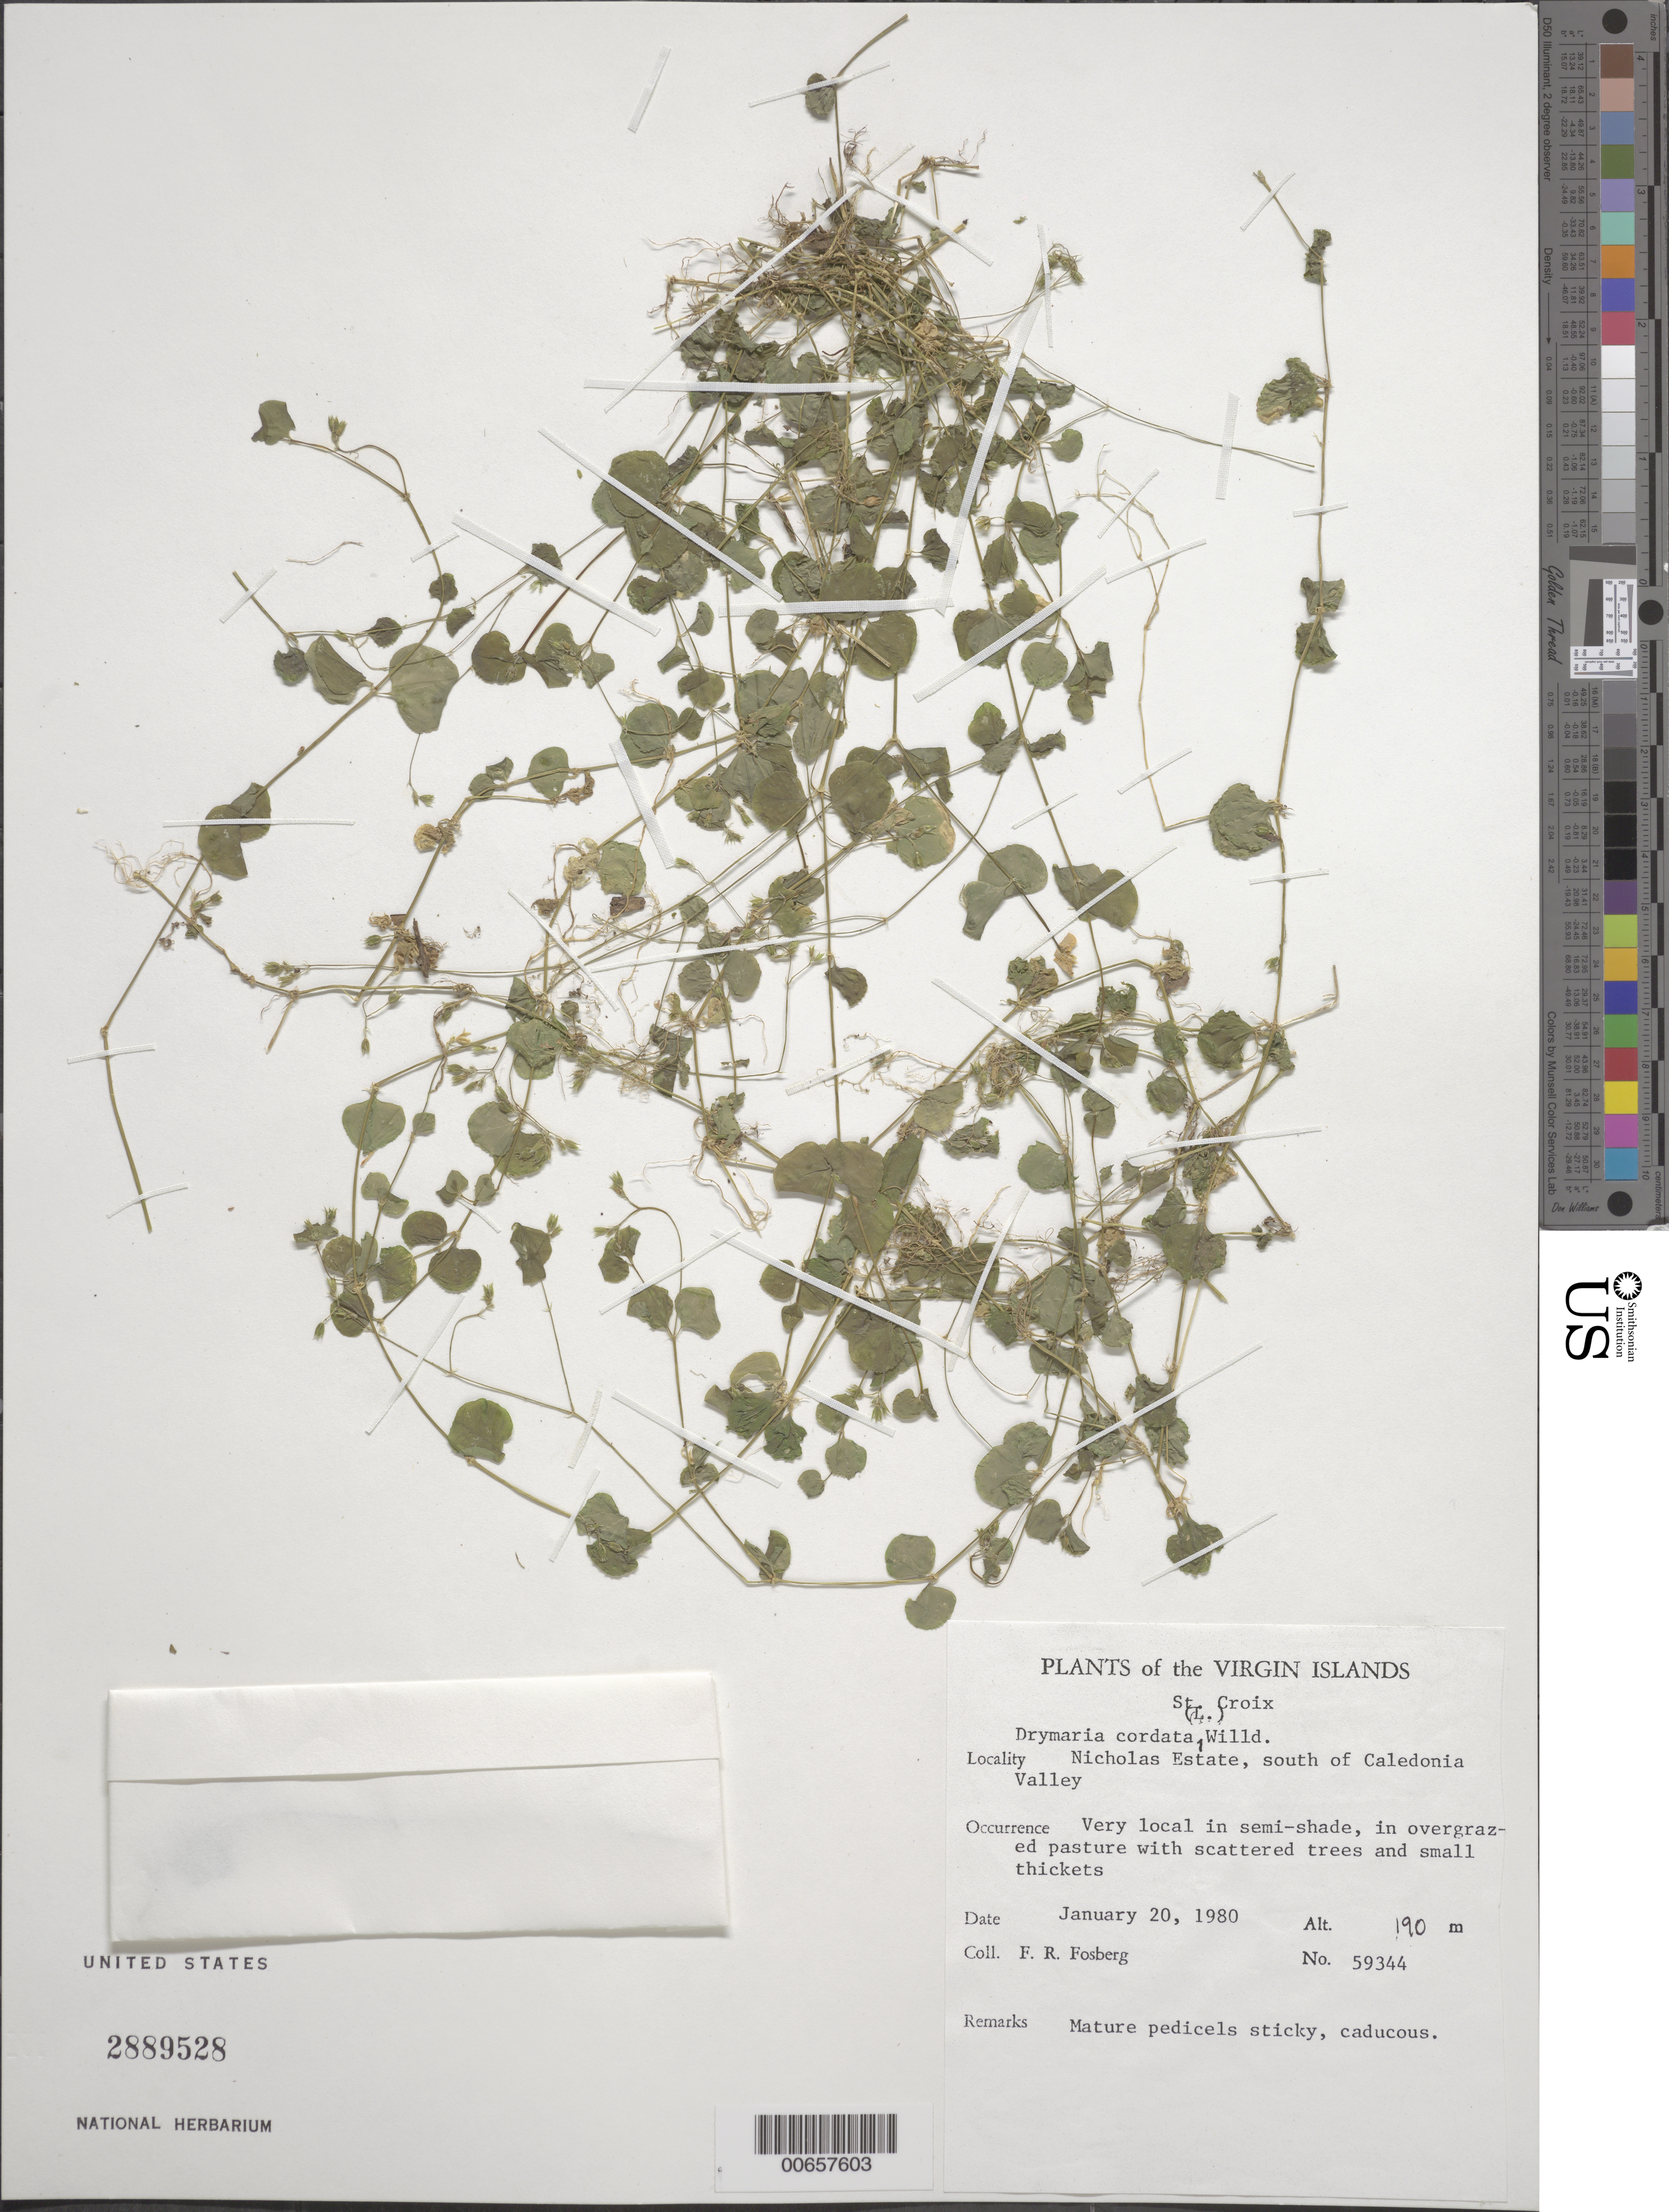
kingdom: Plantae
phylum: Tracheophyta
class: Magnoliopsida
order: Caryophyllales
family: Caryophyllaceae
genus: Drymaria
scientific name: Drymaria cordata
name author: (L.) Willd. ex Schult.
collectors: F. R. Fosberg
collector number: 59344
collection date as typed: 20 Jan 1980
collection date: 1980-01-20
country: U.S. Virgin Islands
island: St. Croix Island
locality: Nicholas Estate, S of Caledonia Valley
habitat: Very local in semi-shade, in overgrazed pasture w/scattered trees and small thickets.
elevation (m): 190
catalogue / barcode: US 2889528